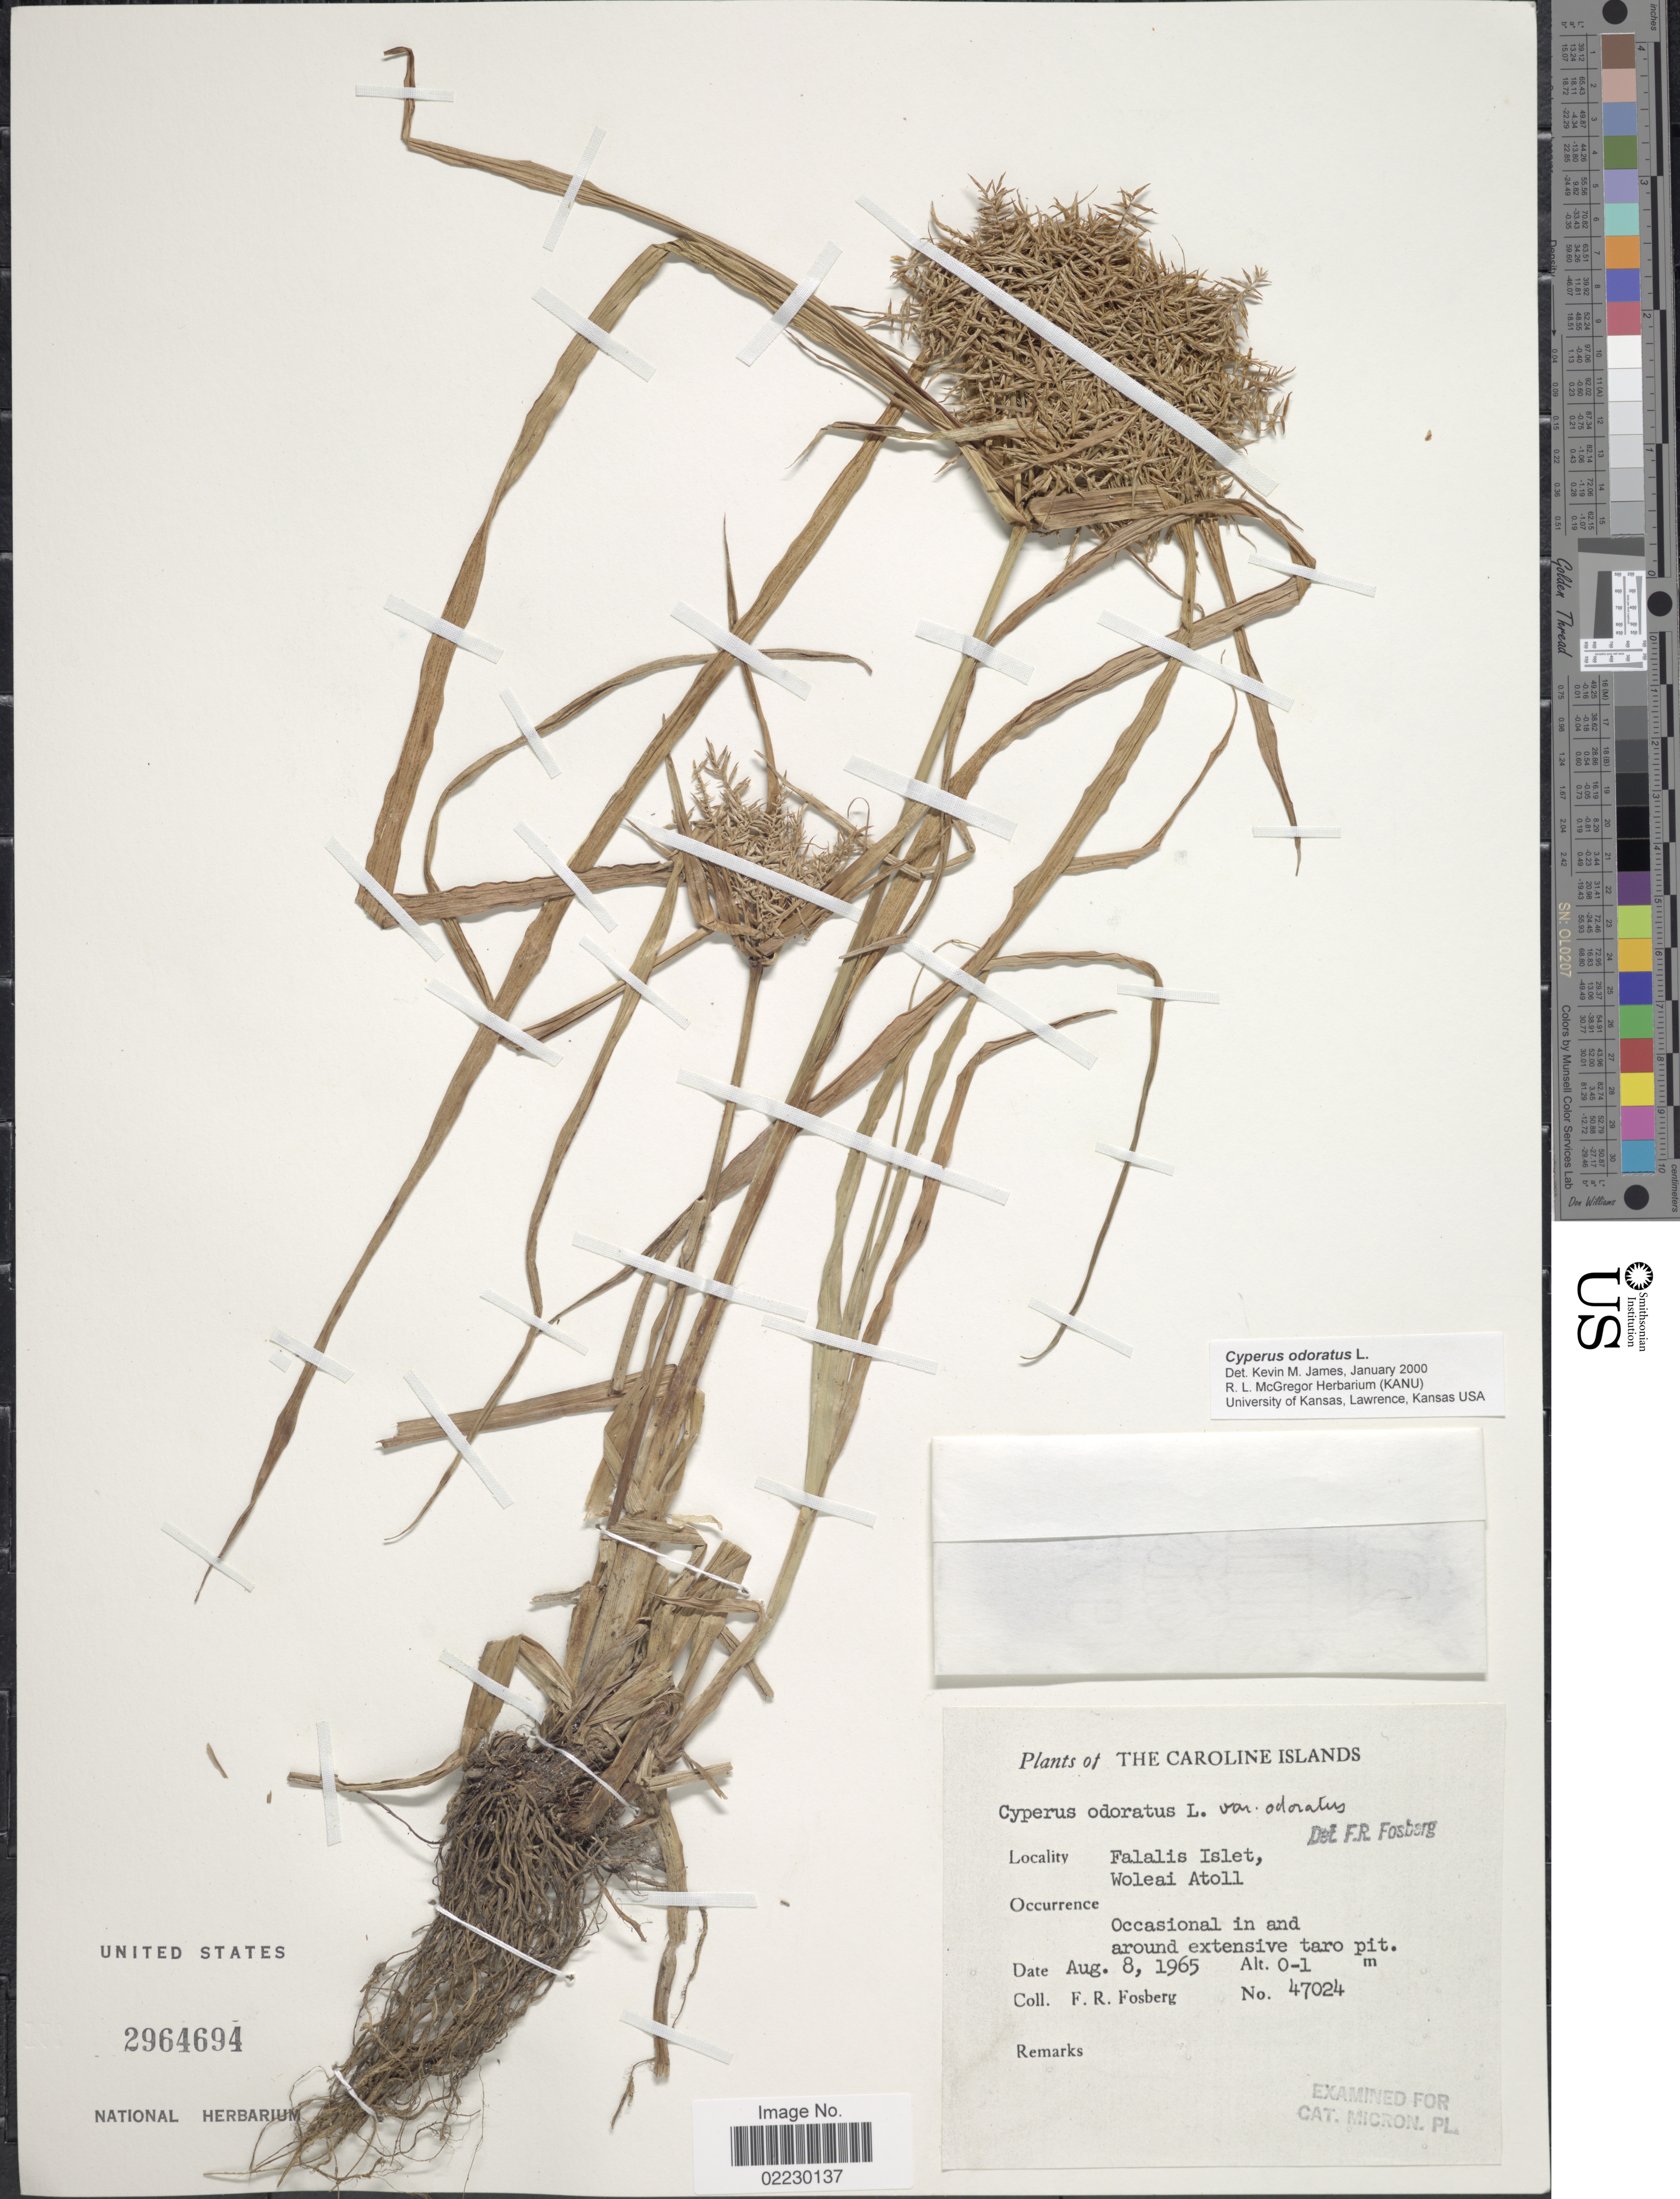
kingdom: Plantae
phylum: Tracheophyta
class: Liliopsida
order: Poales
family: Cyperaceae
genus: Cyperus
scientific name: Cyperus odoratus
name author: L.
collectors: F. R. Fosberg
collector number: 47024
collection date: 1965-08-08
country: Micronesia, Federated States of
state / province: Yap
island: Woleai Atoll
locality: The Caroline Islands, Falalis Islet, Woleai Atoll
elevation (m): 0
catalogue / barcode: US 2964694